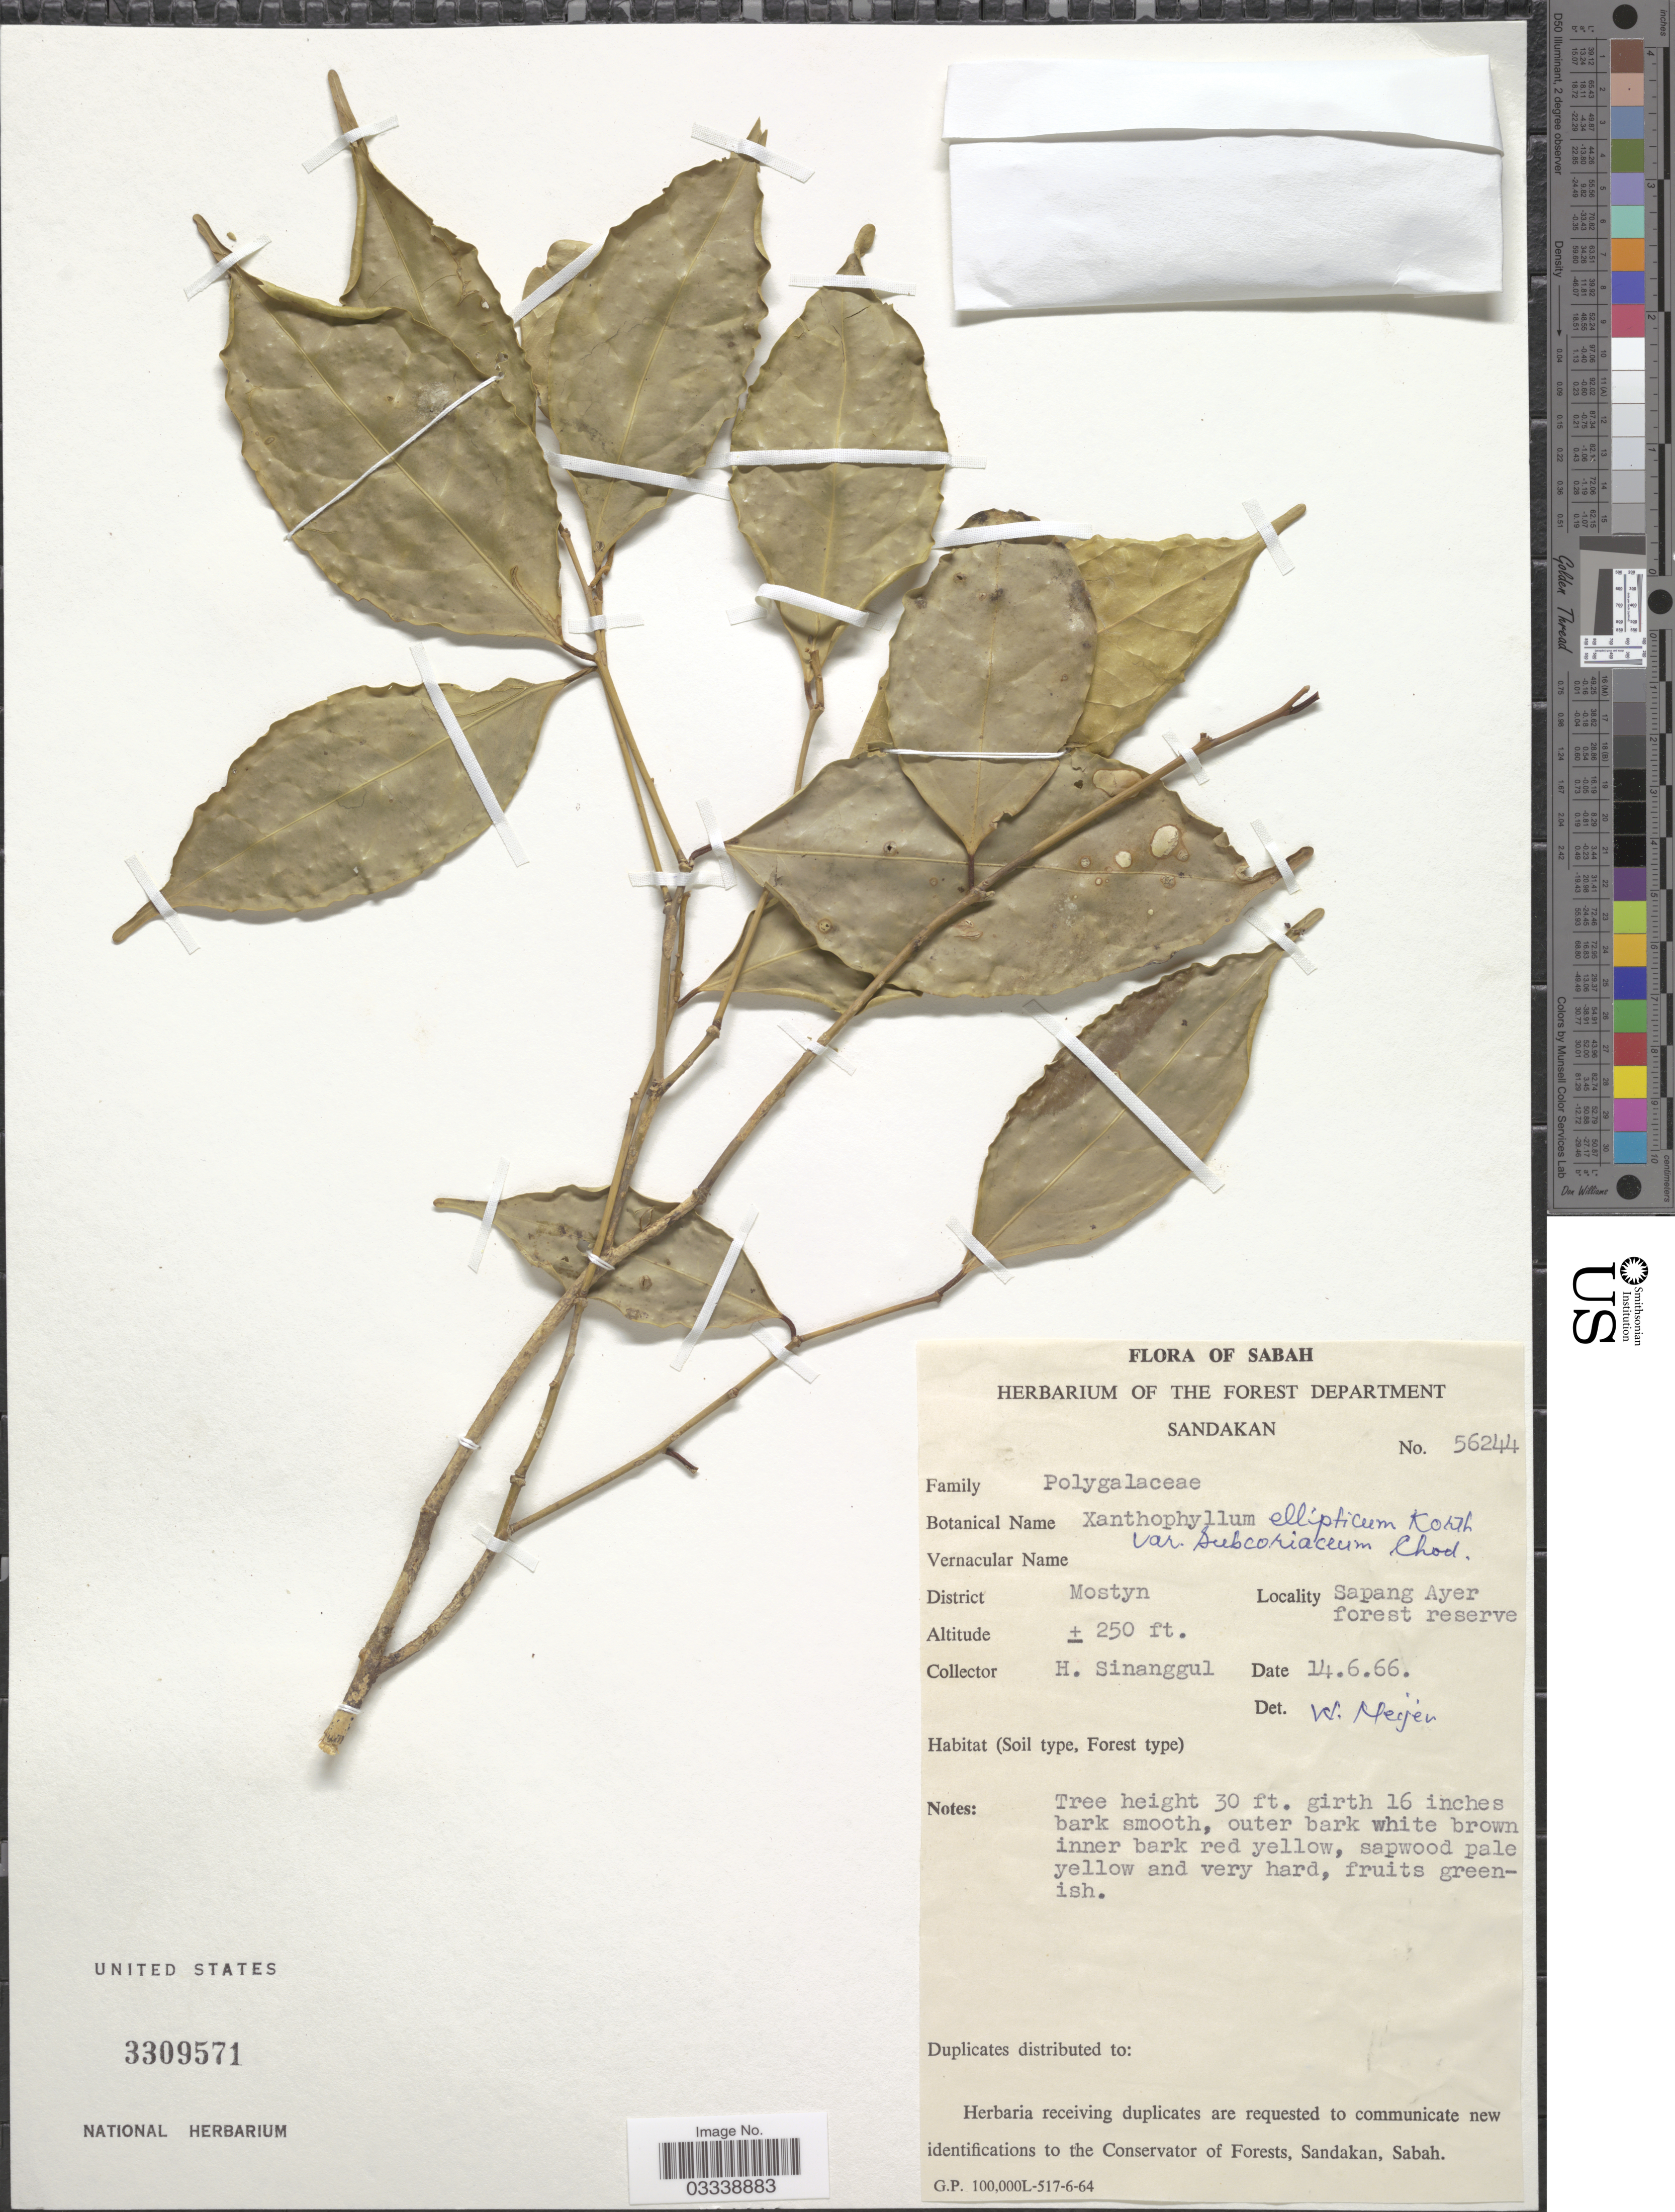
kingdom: Plantae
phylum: Tracheophyta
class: Magnoliopsida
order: Fabales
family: Polygalaceae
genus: Xanthophyllum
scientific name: Xanthophyllum ellipticum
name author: Korth. ex Miq.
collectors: H. Sinanggul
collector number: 56244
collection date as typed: Transcribed d/m/y: 14/6/66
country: Malaysia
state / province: Sabah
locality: District Mostyn. Sapang Ayer forest reserve.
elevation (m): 76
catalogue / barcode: US 3309571